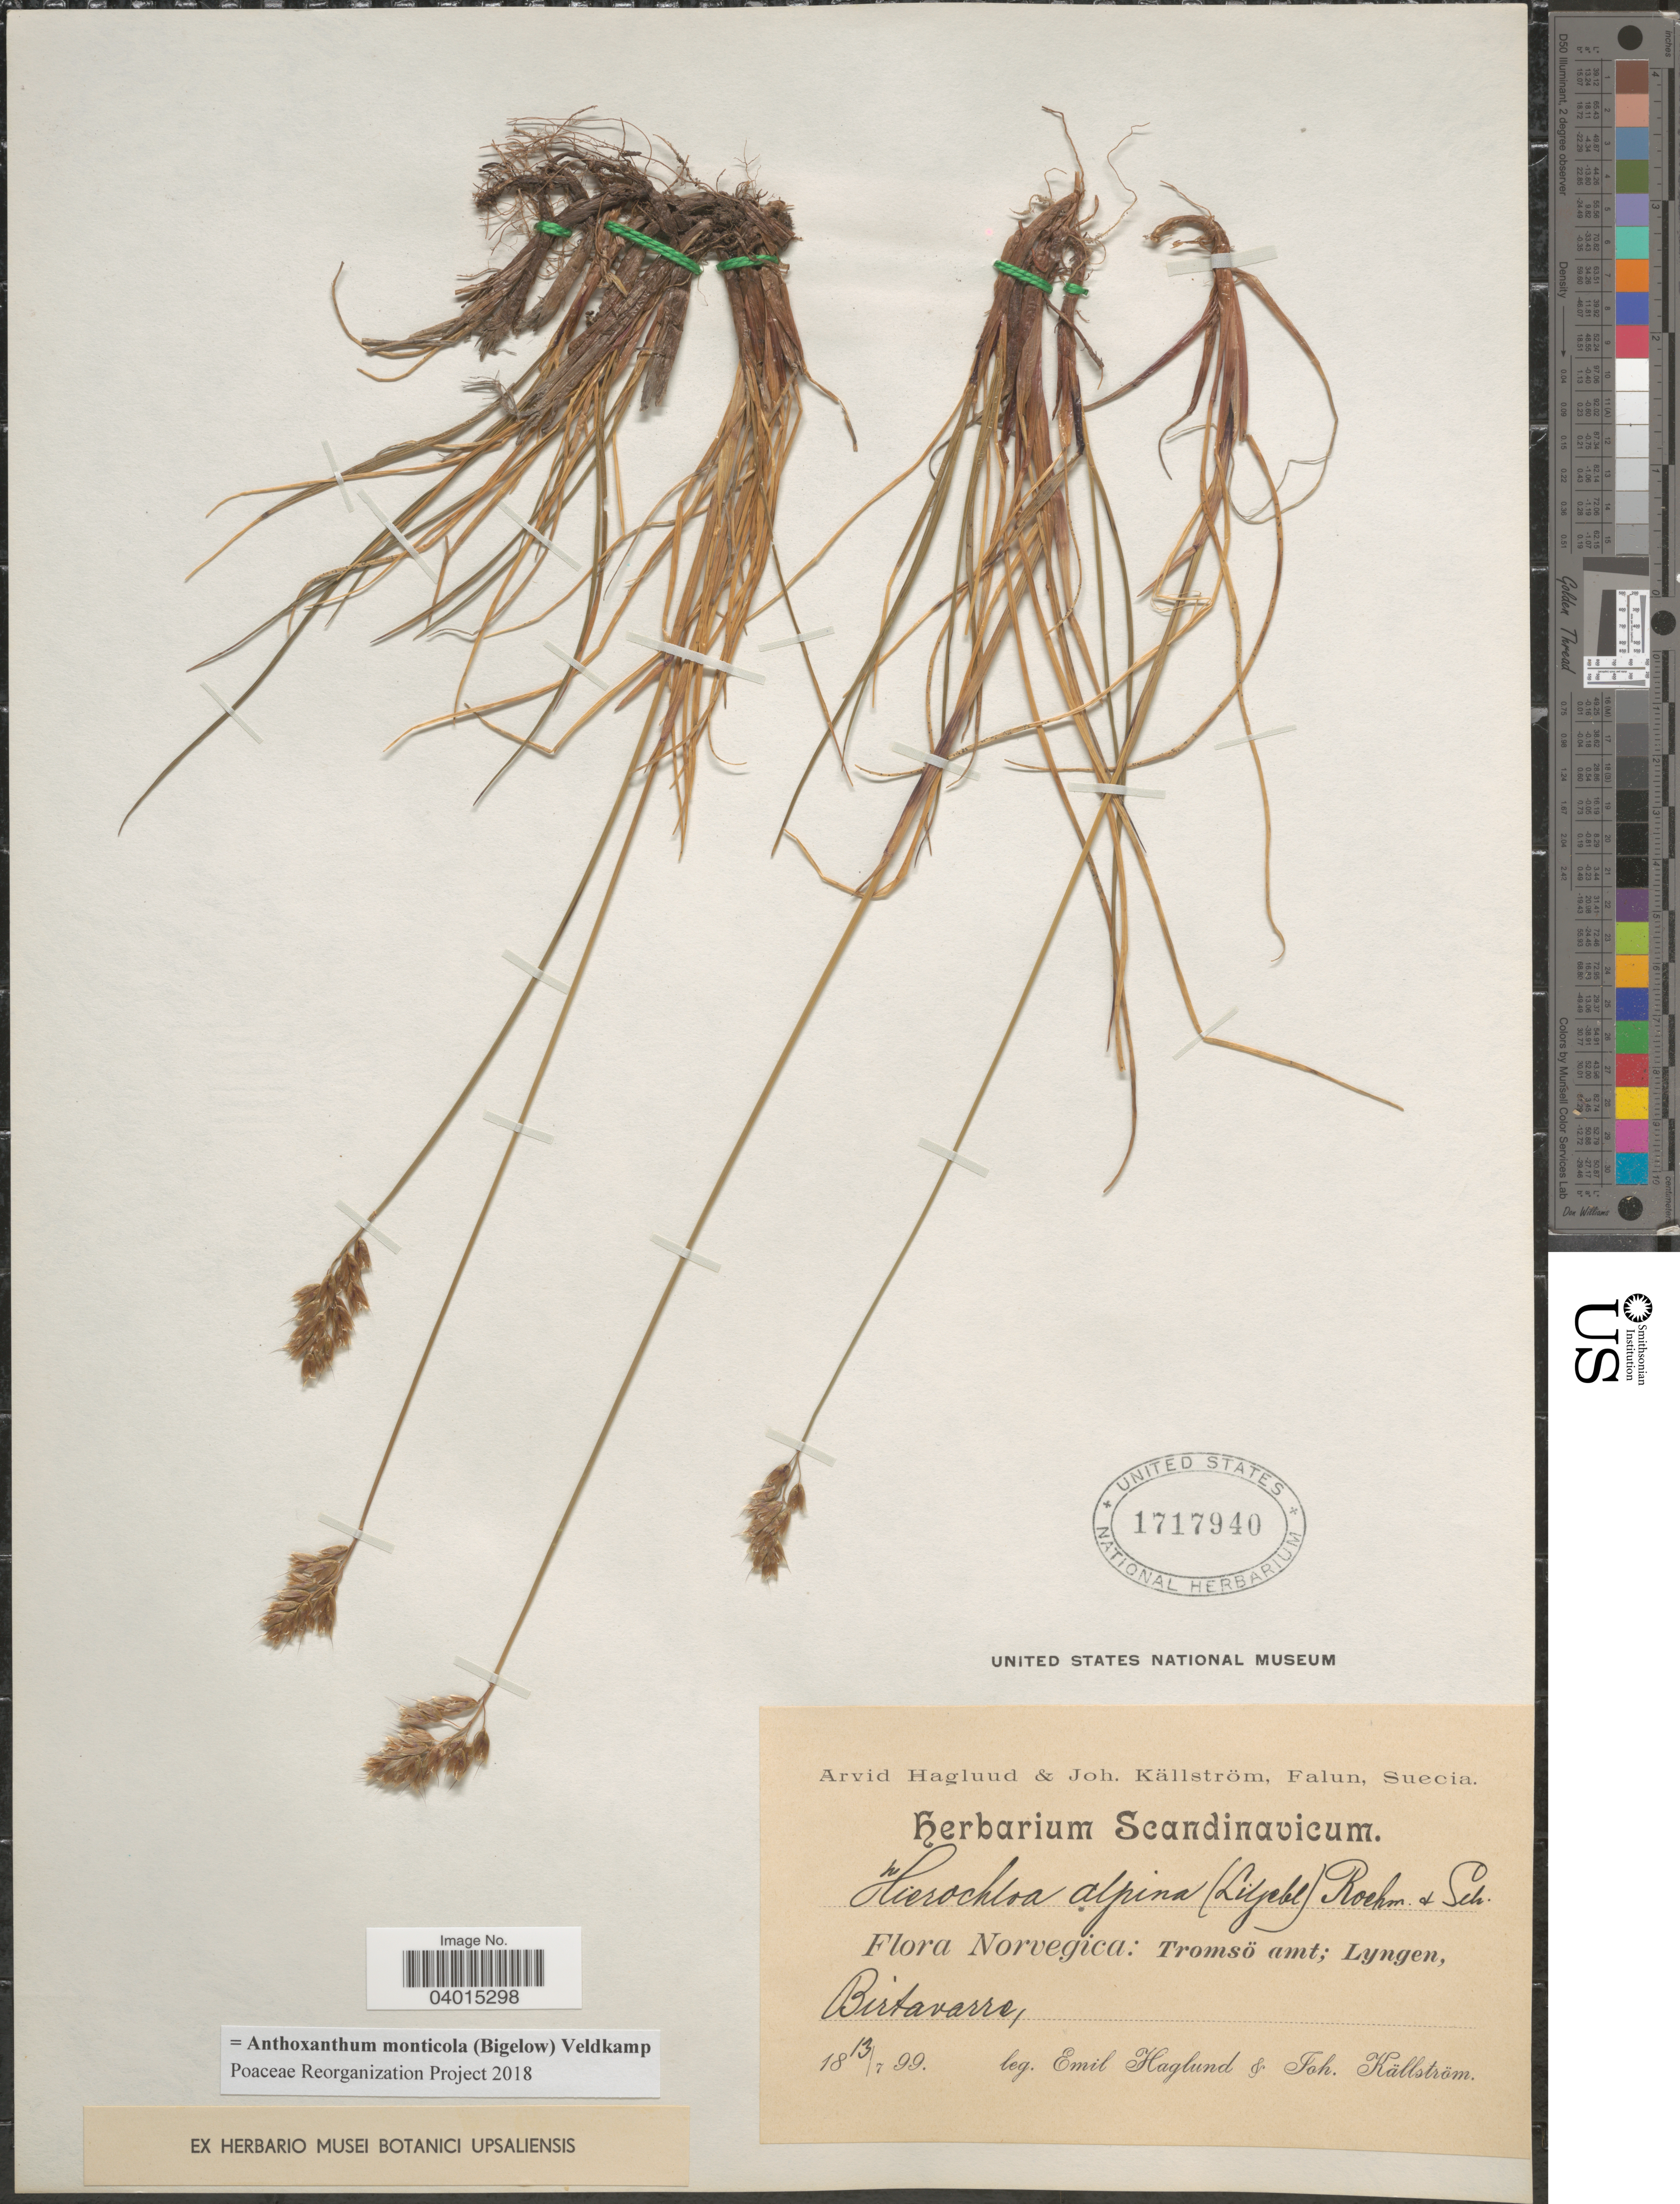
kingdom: Plantae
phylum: Tracheophyta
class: Liliopsida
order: Poales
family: Poaceae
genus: Anthoxanthum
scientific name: Anthoxanthum monticola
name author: (Bigelow) Veldkamp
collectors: E. Haglund & J. Källström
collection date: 1899-07-13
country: Norway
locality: Norvegica: Tromsö amt; Lyngen, Birtavarre.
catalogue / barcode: US 1717940